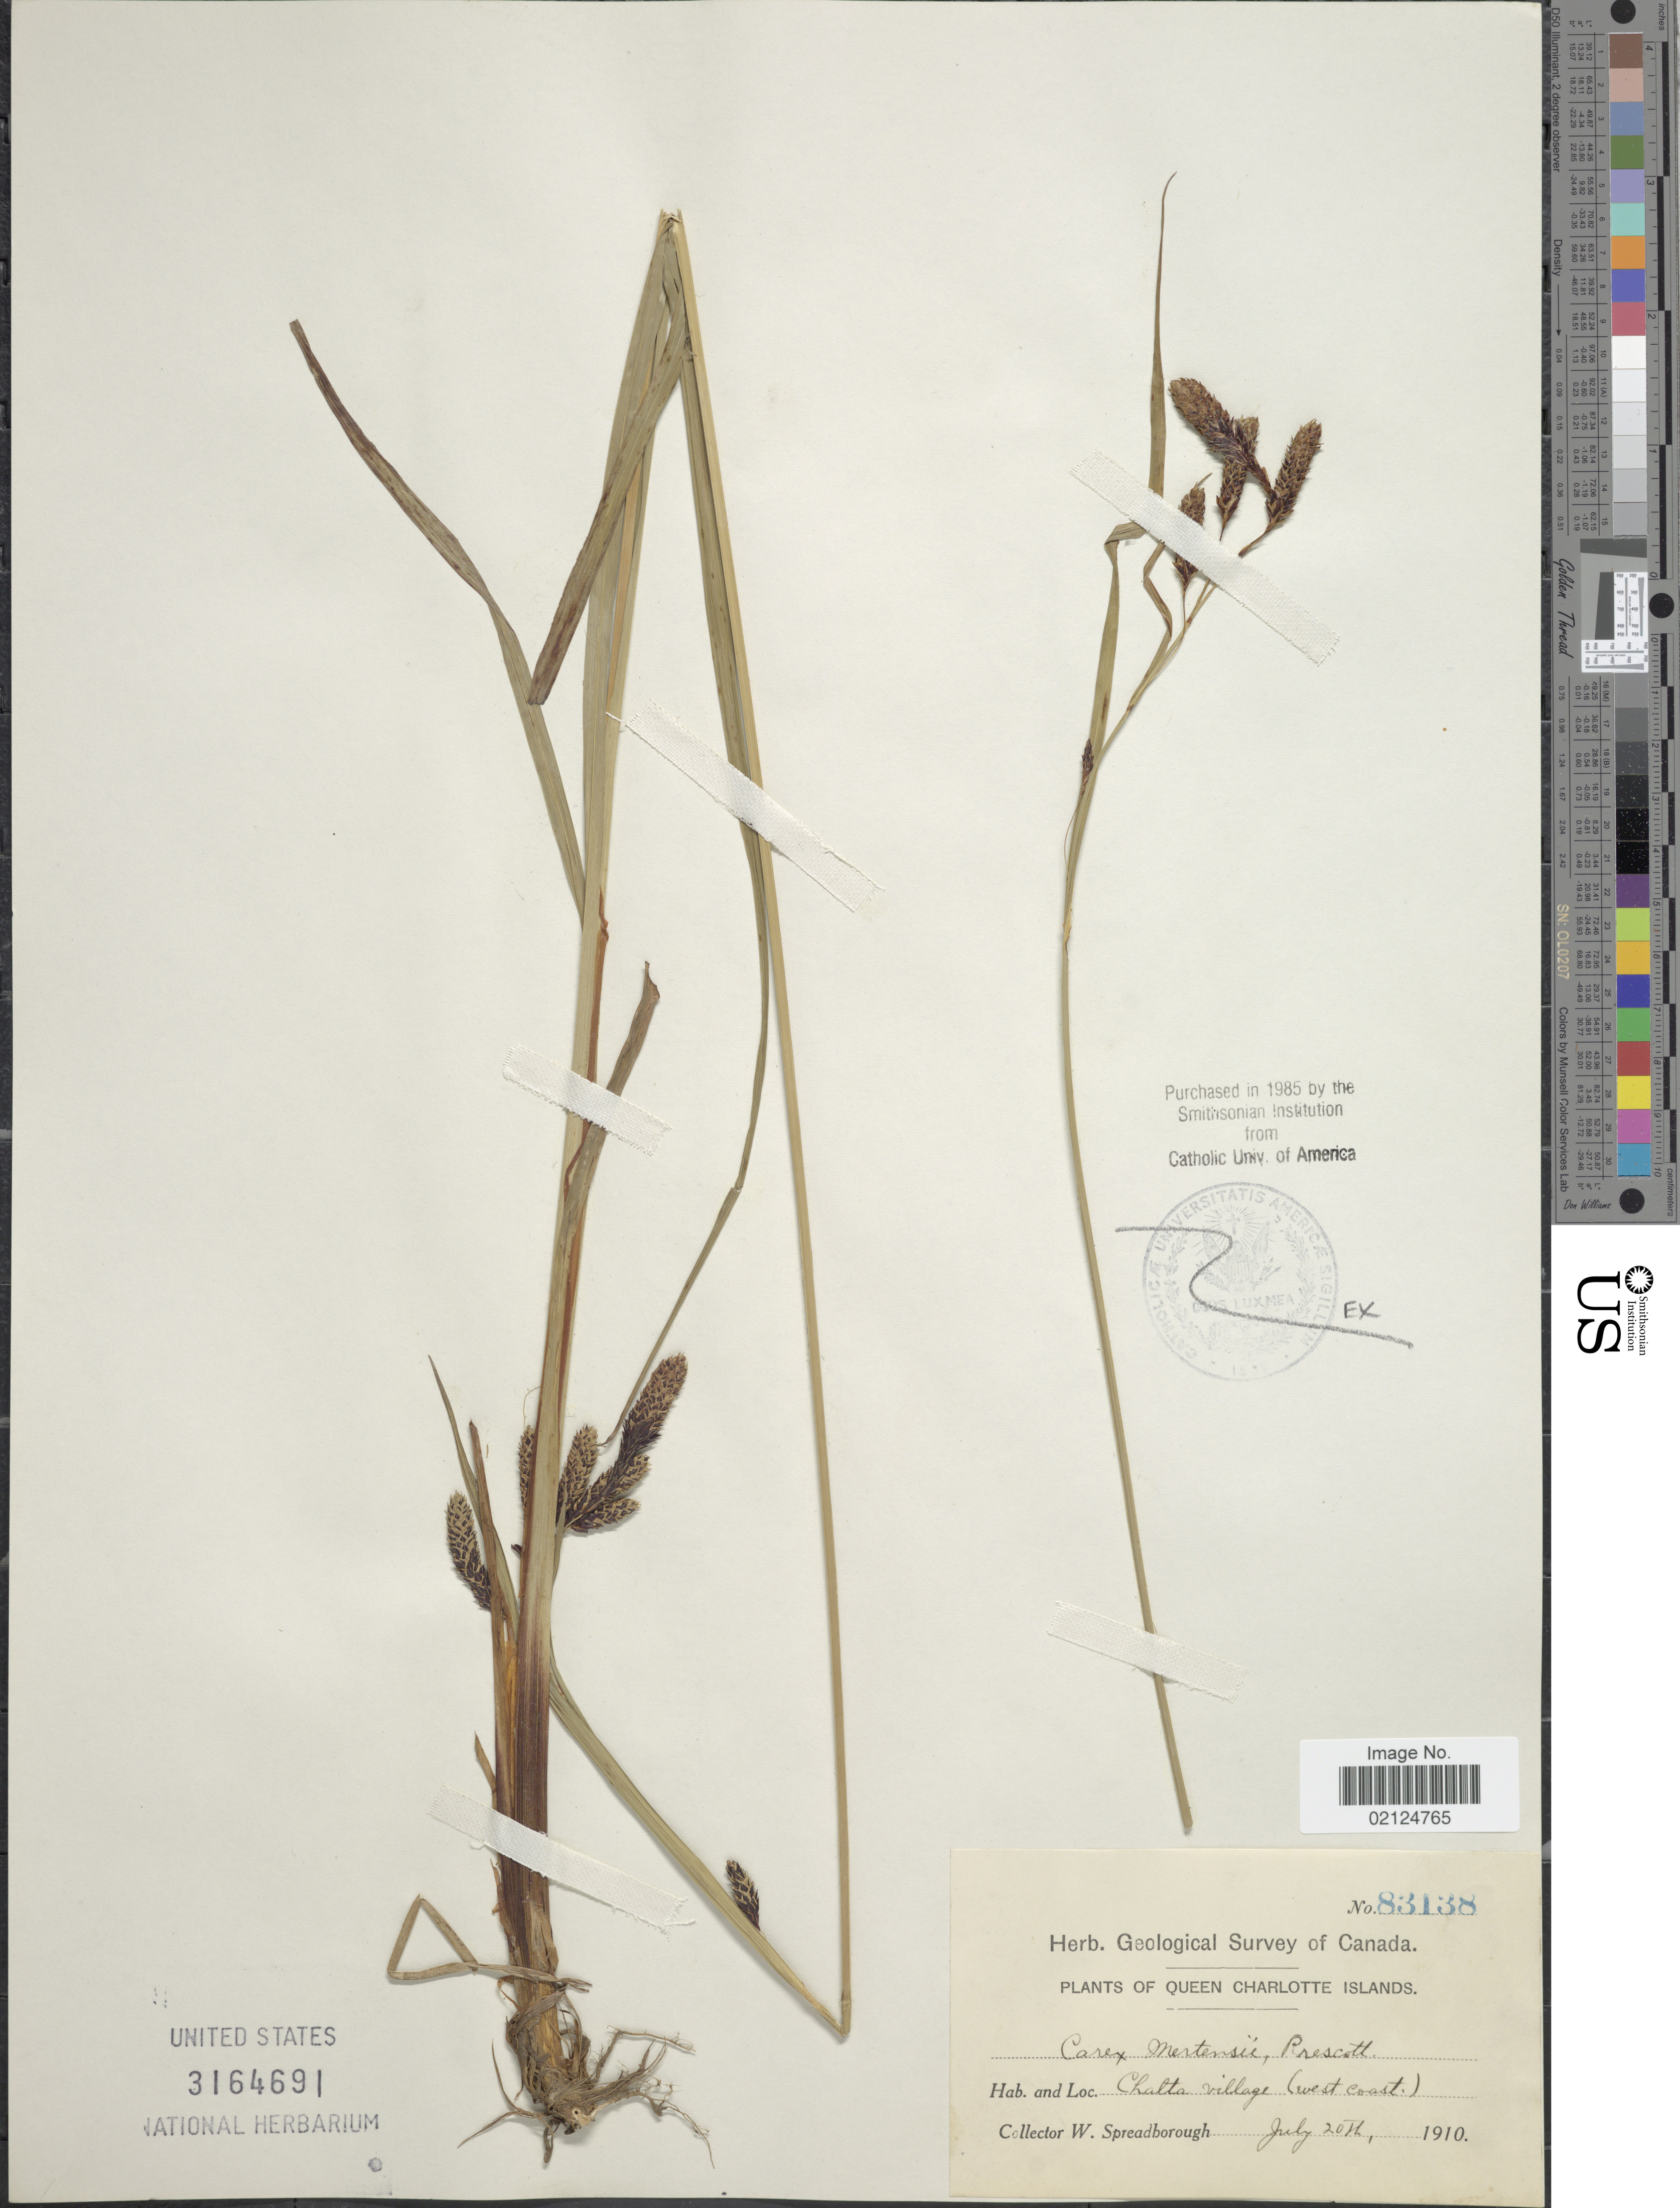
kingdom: Plantae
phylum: Tracheophyta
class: Liliopsida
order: Poales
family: Cyperaceae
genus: Carex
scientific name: Carex mertensii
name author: J.D. Prescott ex Bong.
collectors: W. Spreadborough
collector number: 83138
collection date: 1910-07-20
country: Canada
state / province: British Columbia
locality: Queen Charlotte Islands, Chalta village (west coast)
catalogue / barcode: US 3164691